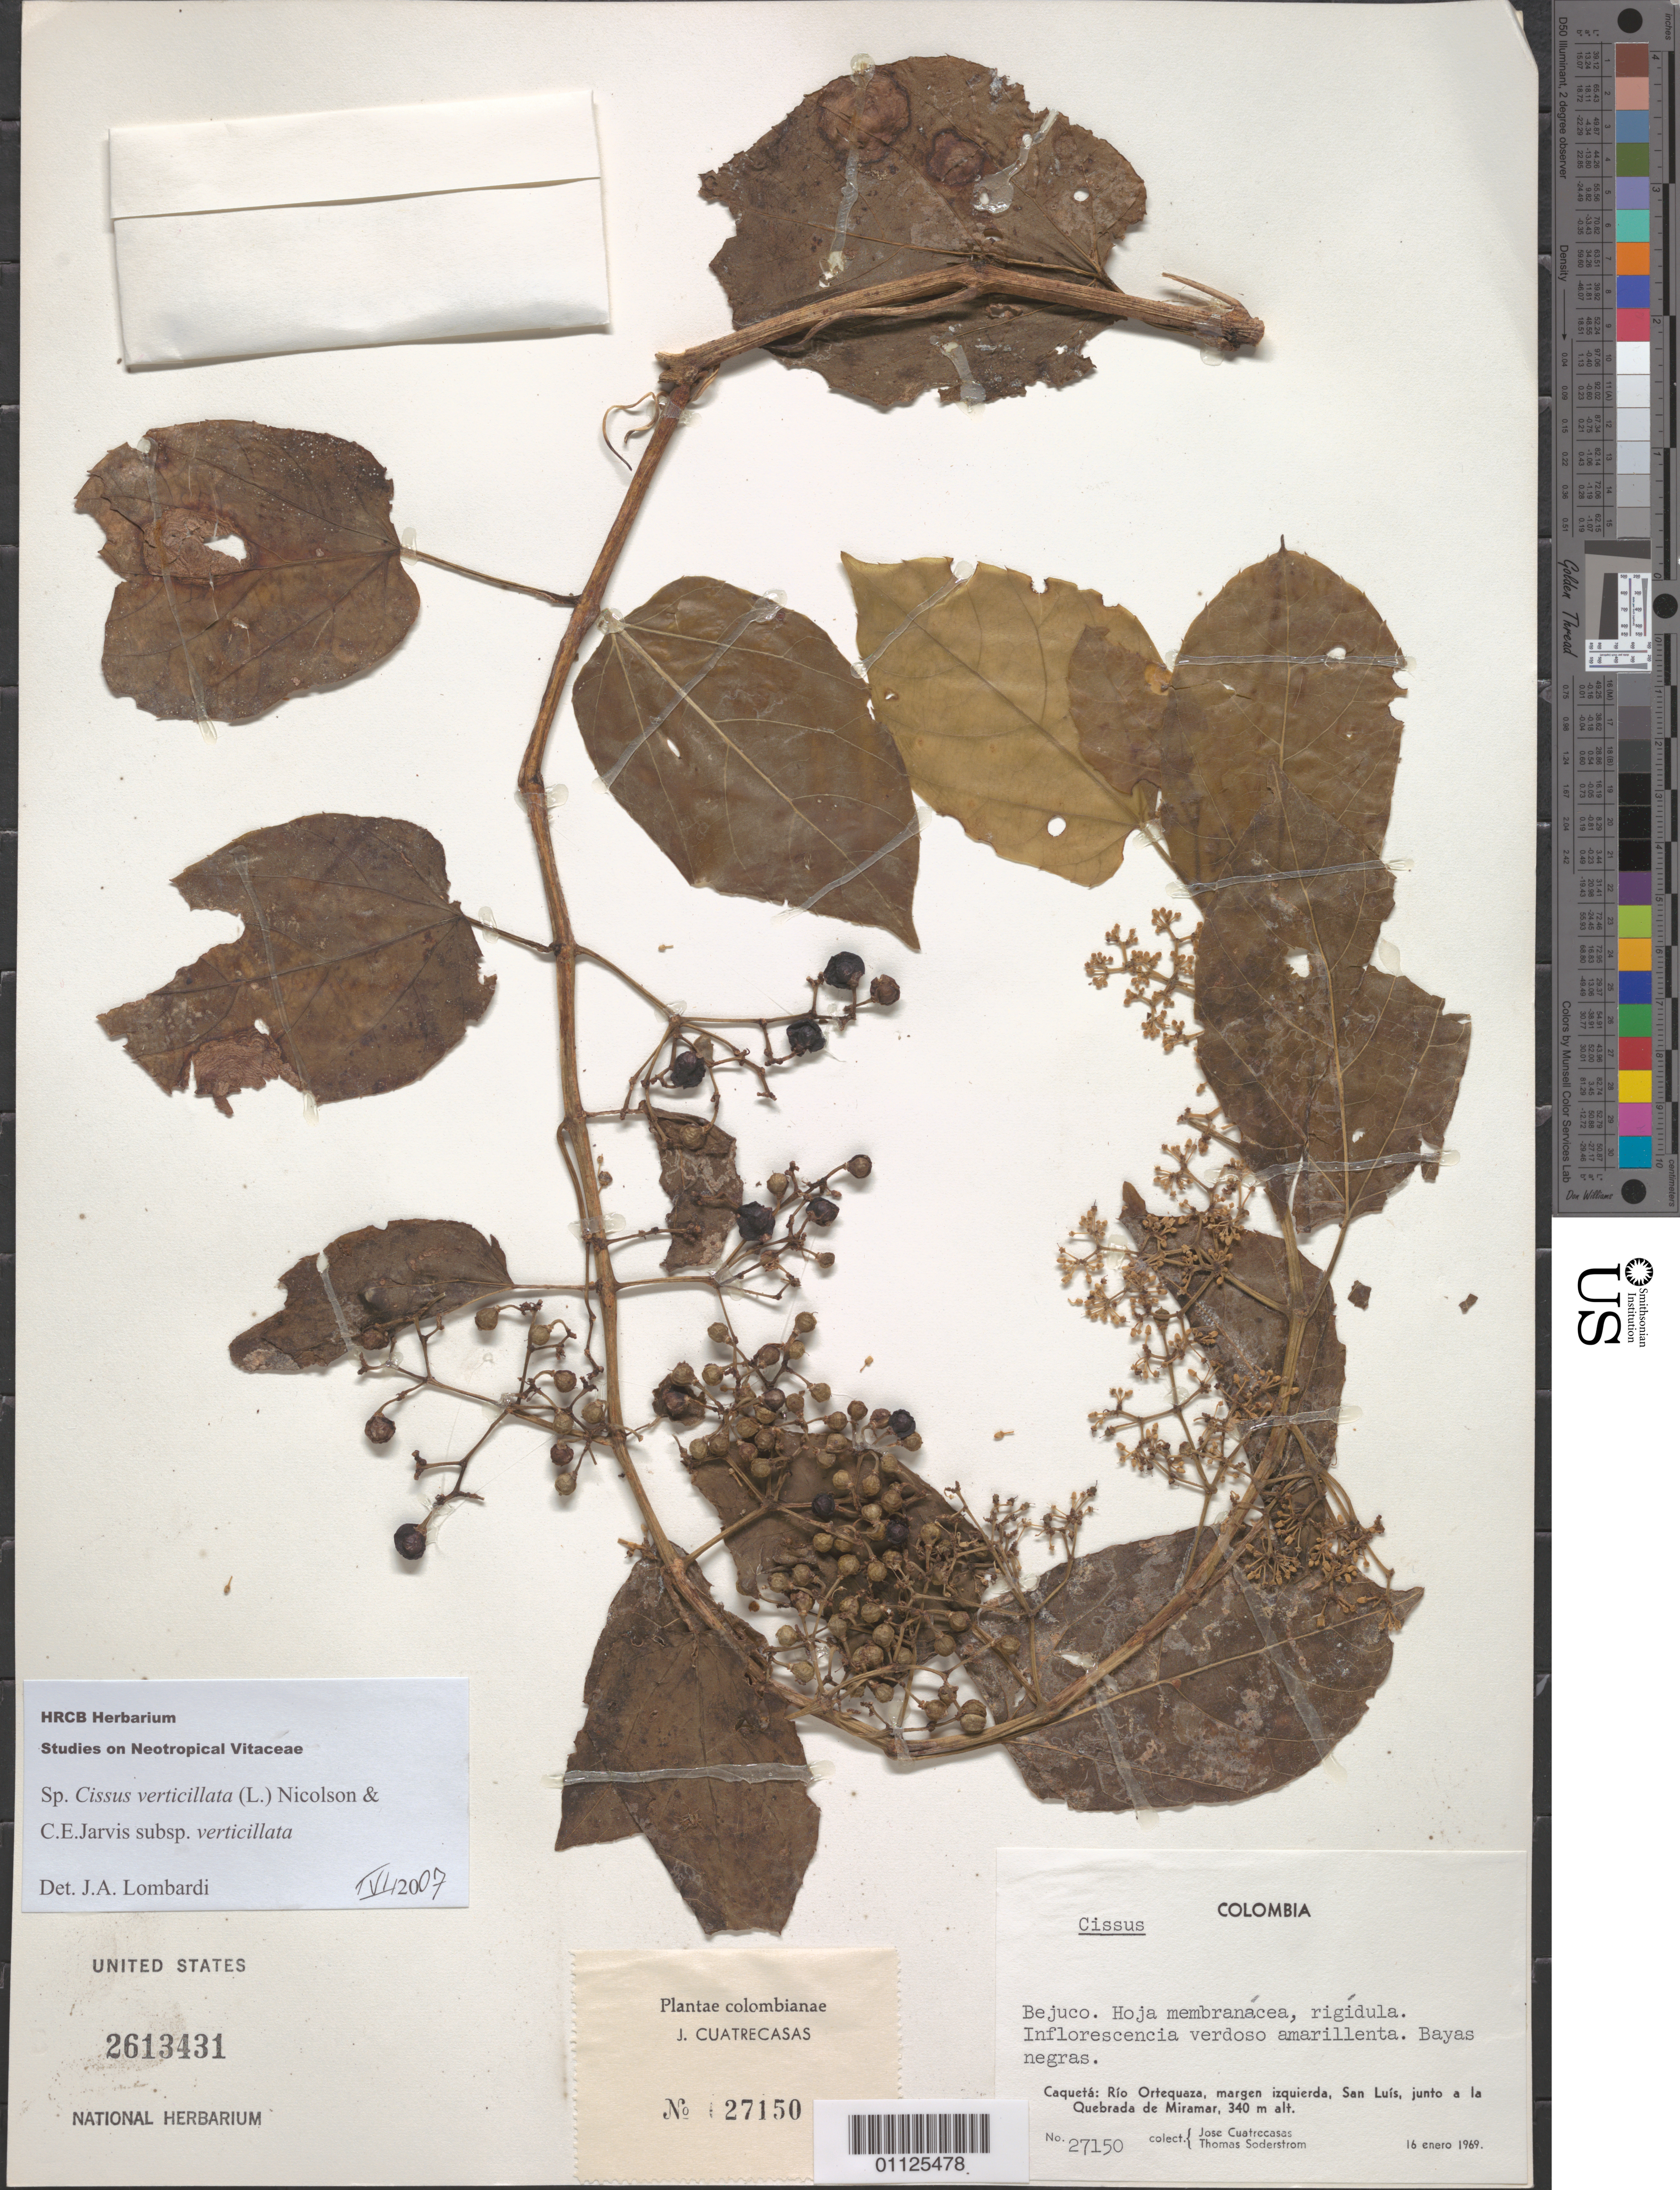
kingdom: Plantae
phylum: Tracheophyta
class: Magnoliopsida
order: Vitales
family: Vitaceae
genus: Cissus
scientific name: Cissus verticillata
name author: (L.) Nicolson & C.E. Jarvis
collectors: J. Cuatrecasas & T. R. Soderstrom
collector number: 27150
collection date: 1969-01-16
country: Colombia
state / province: Caquetá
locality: Rio Ortequaza, margen izquierda, San Luis, junto a la Quebrada de Miramar.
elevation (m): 340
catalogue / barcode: US 2613431